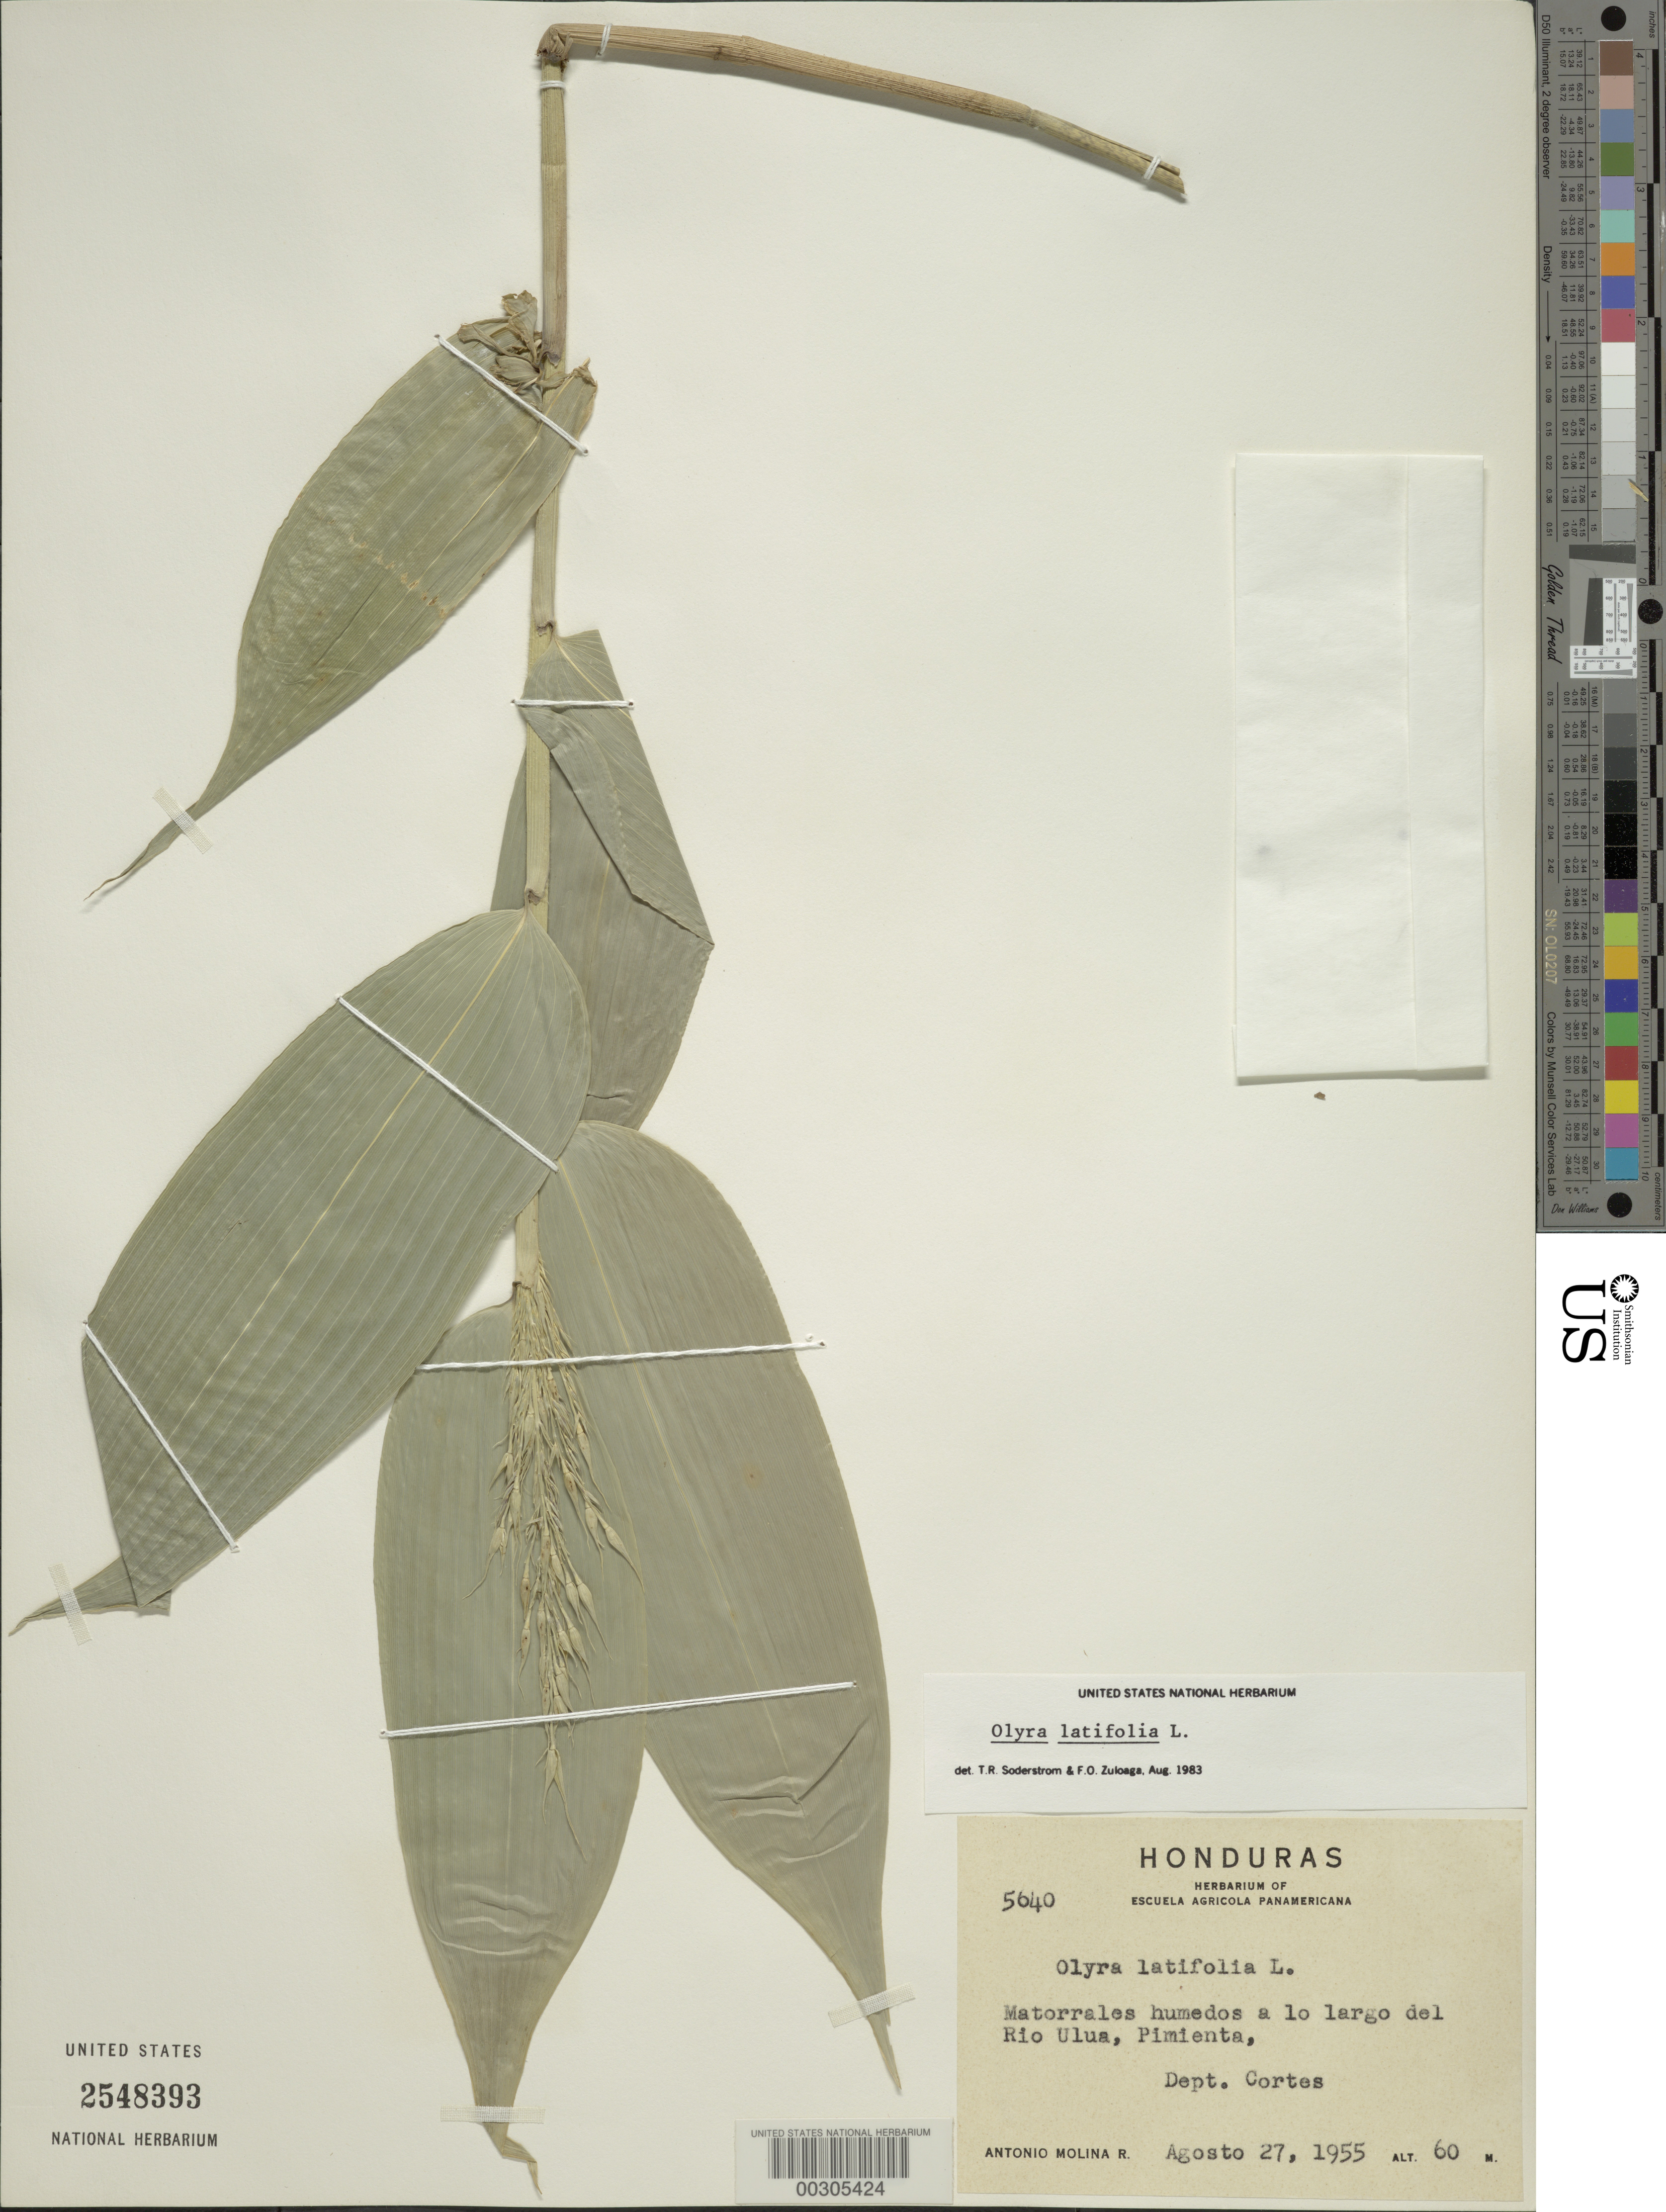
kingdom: Plantae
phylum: Tracheophyta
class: Liliopsida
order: Poales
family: Poaceae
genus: Olyra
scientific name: Olyra latifolia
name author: L.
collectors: A. Molina R.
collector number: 5640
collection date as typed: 27 Aug 1955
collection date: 1955-08-27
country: Honduras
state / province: Cortés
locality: Rio Ulua, Pimienta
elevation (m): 60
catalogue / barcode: US 2548393